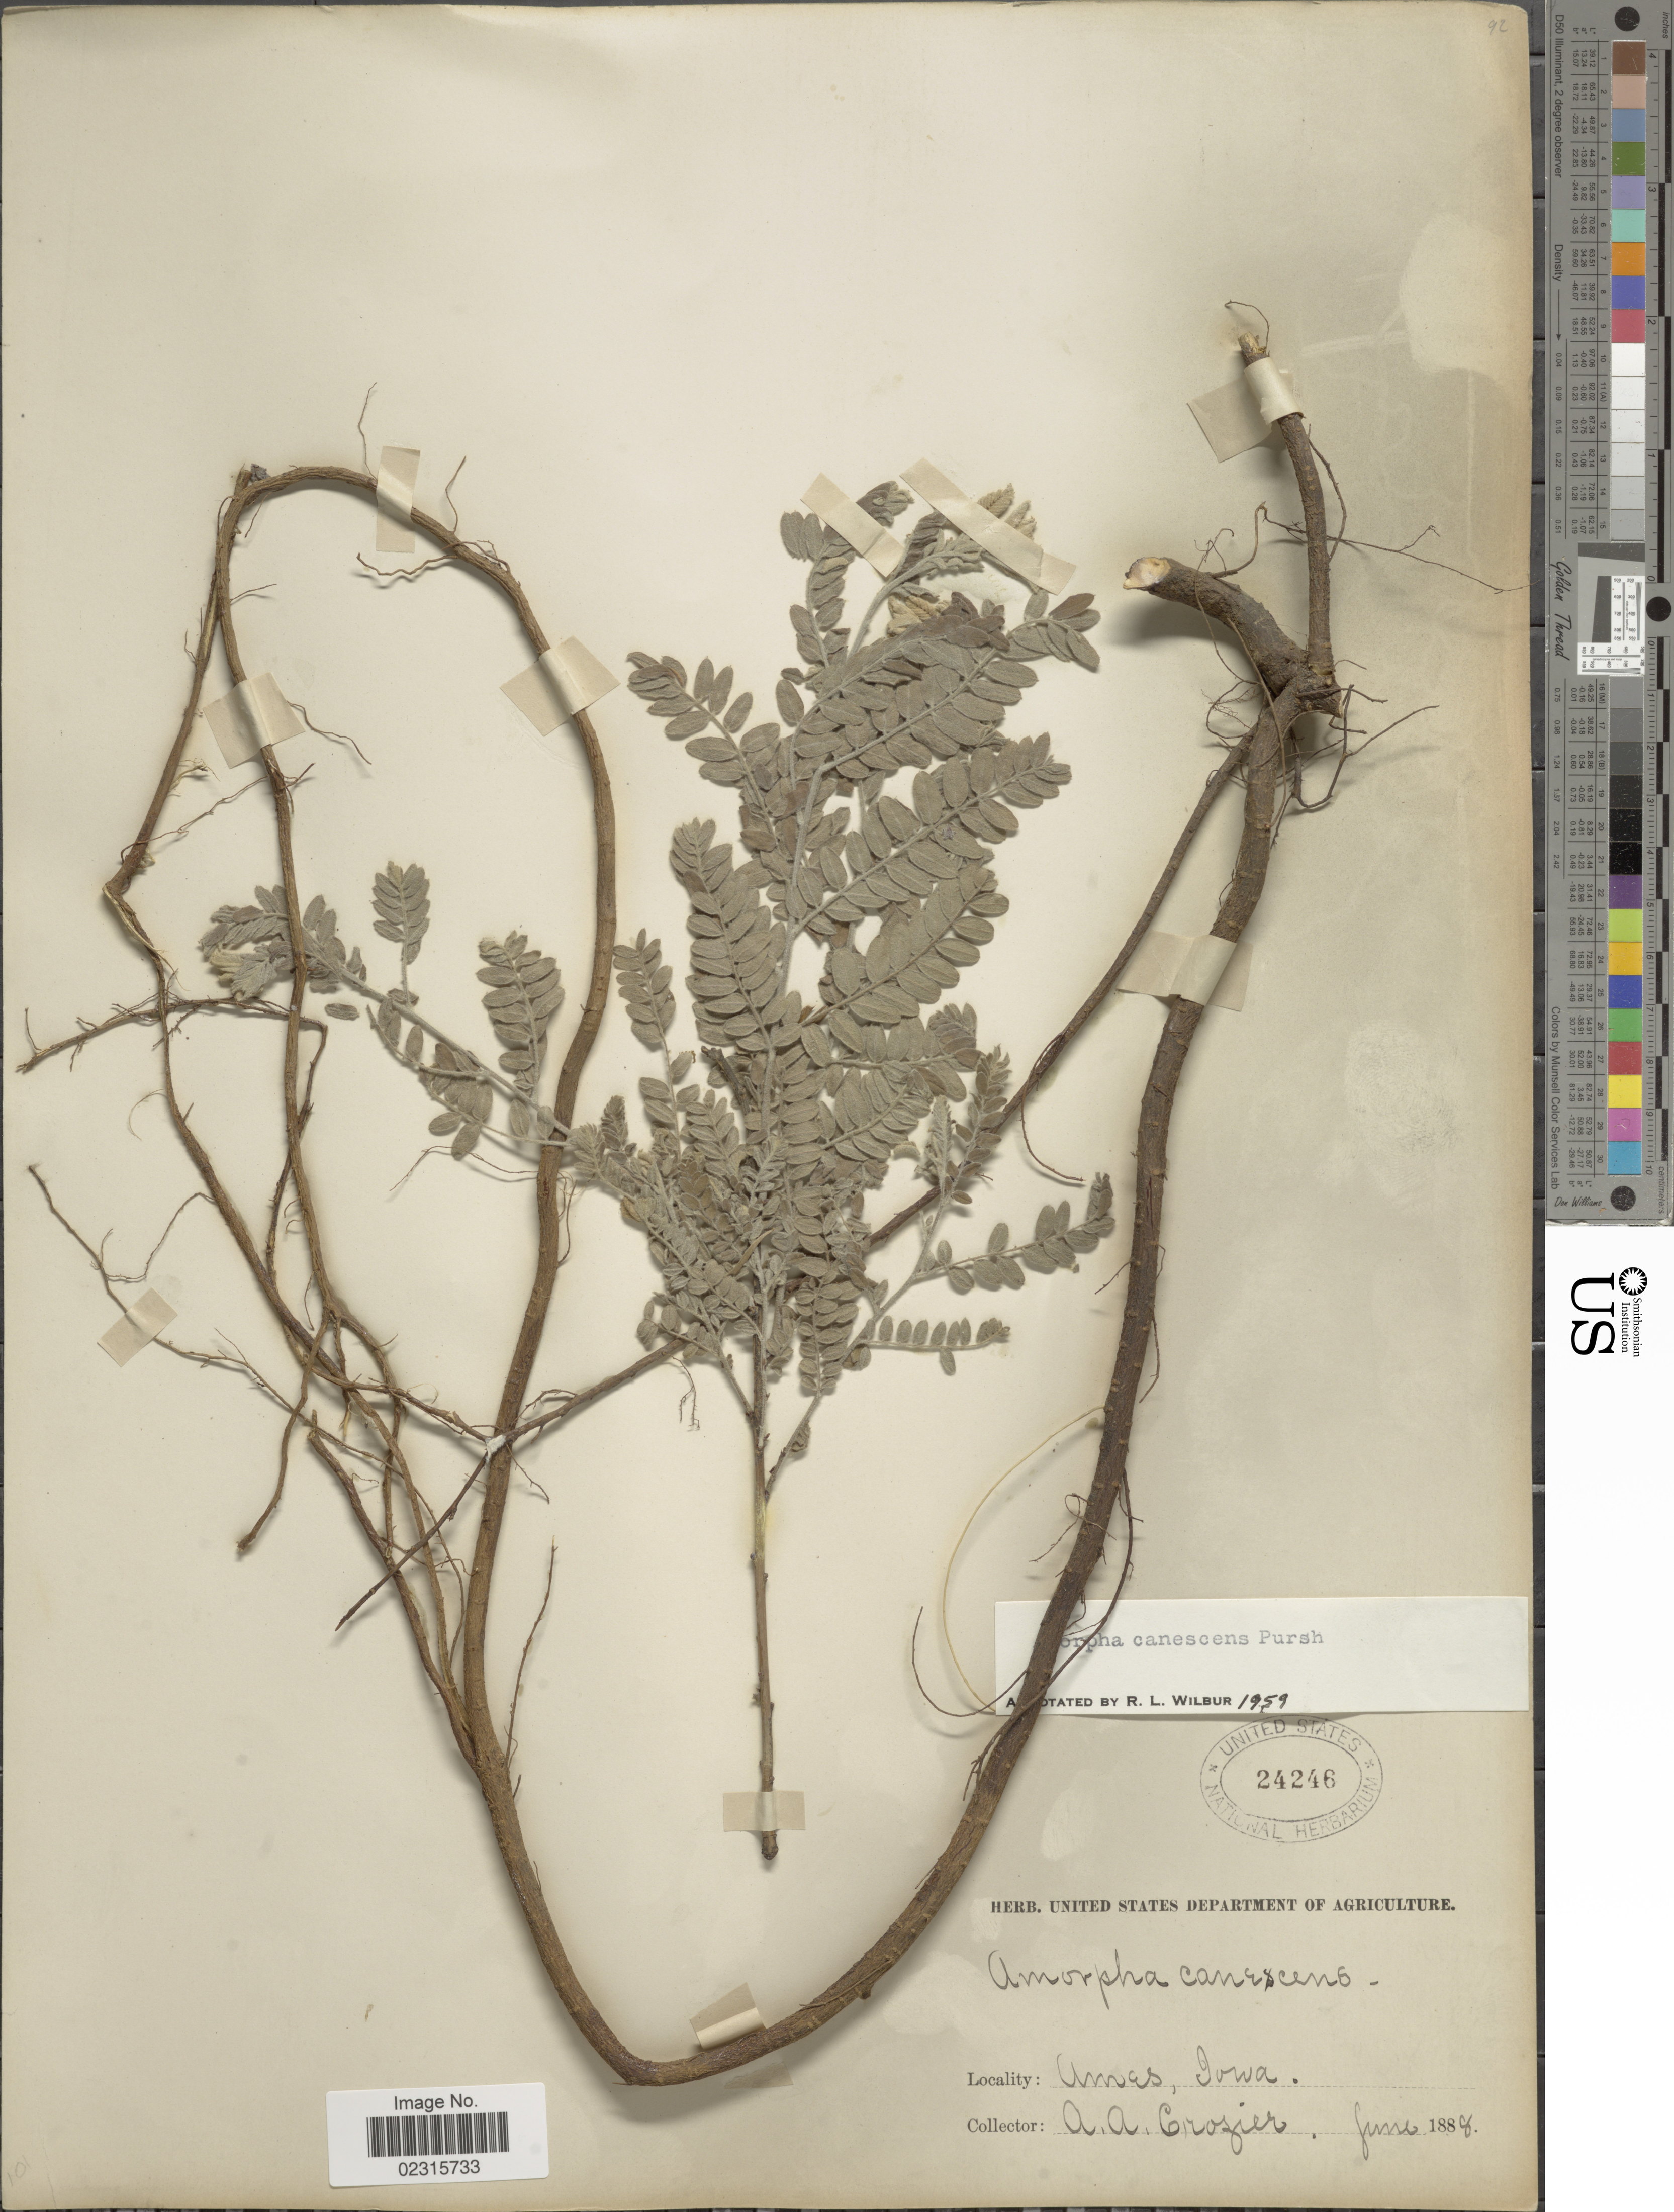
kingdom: Plantae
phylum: Tracheophyta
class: Magnoliopsida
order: Fabales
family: Fabaceae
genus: Amorpha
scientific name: Amorpha canescens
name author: Pursh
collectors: A. Crozier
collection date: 1888-06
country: United States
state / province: Iowa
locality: Amas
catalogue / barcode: US 24246